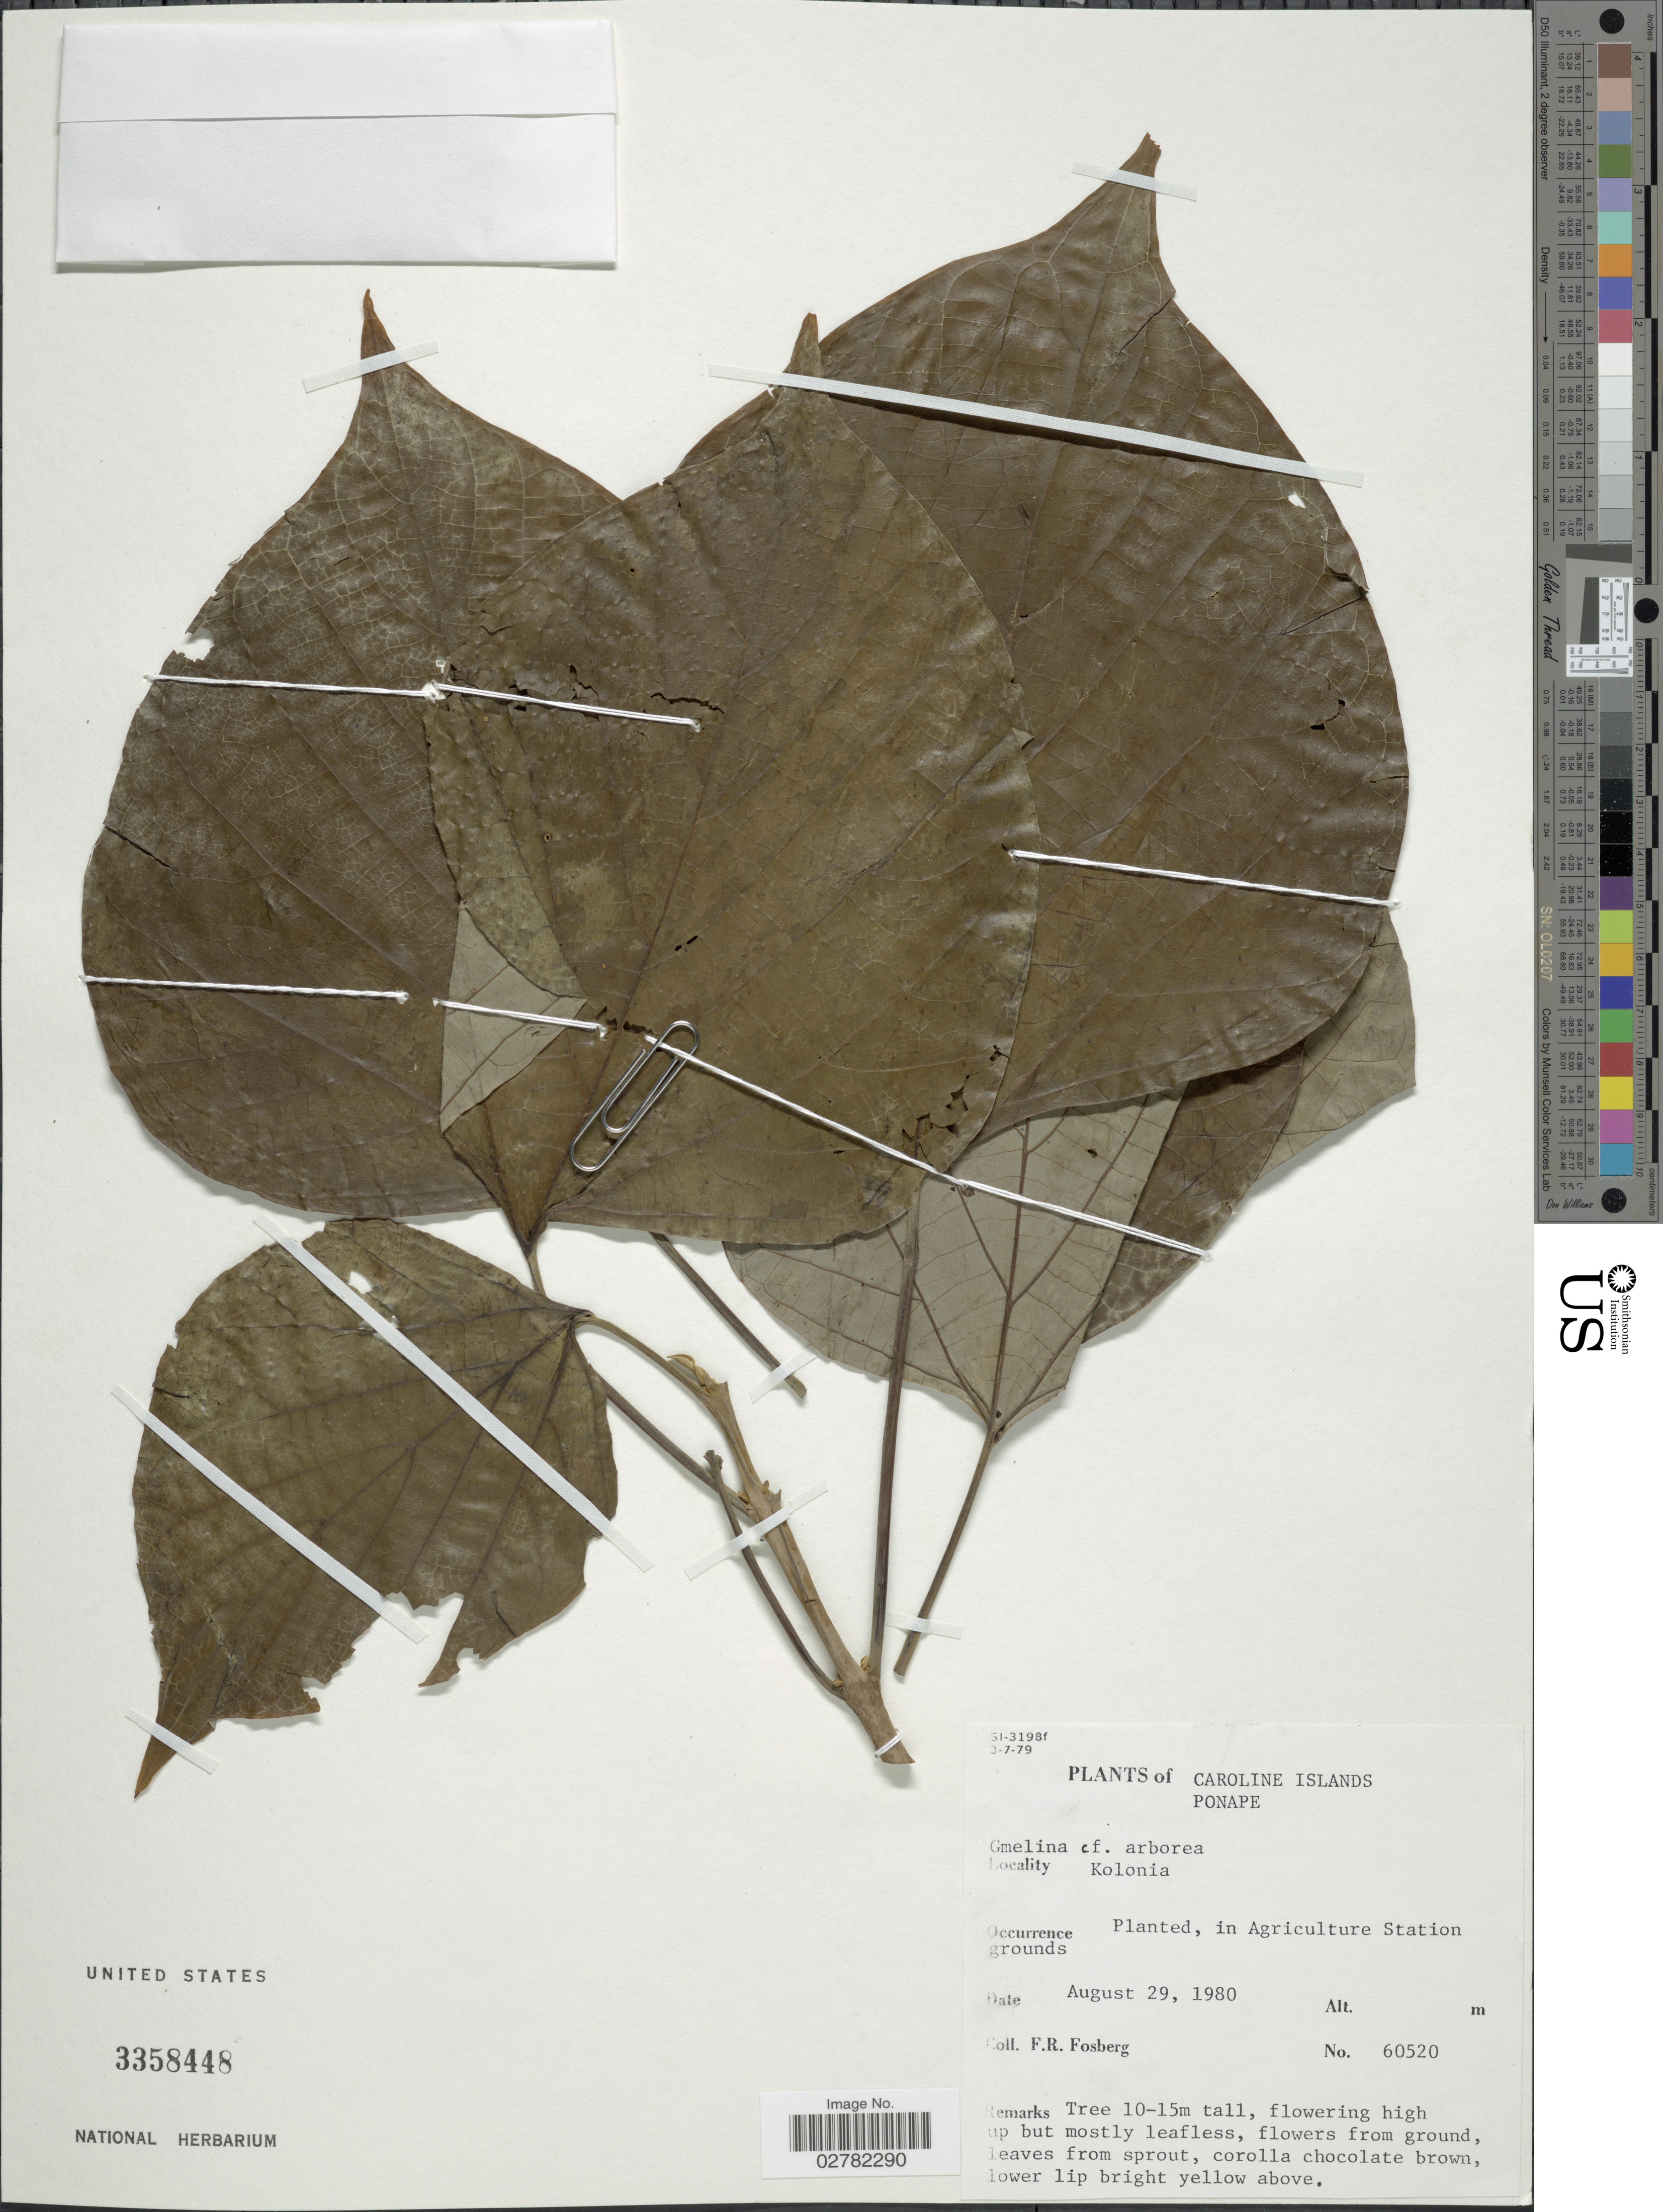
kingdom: Plantae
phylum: Tracheophyta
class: Magnoliopsida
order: Lamiales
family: Lamiaceae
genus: Gmelina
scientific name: Gmelina arborea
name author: Roxb. ex Sm.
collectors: F. R. Fosberg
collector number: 60520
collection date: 1980-08-29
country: Micronesia, Federated States of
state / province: Pohnpei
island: Pohnpei [Ponape]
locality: Caroline Islands. Ponape. Kolonia. Planted, in Agriculture Station.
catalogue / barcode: US 3358448